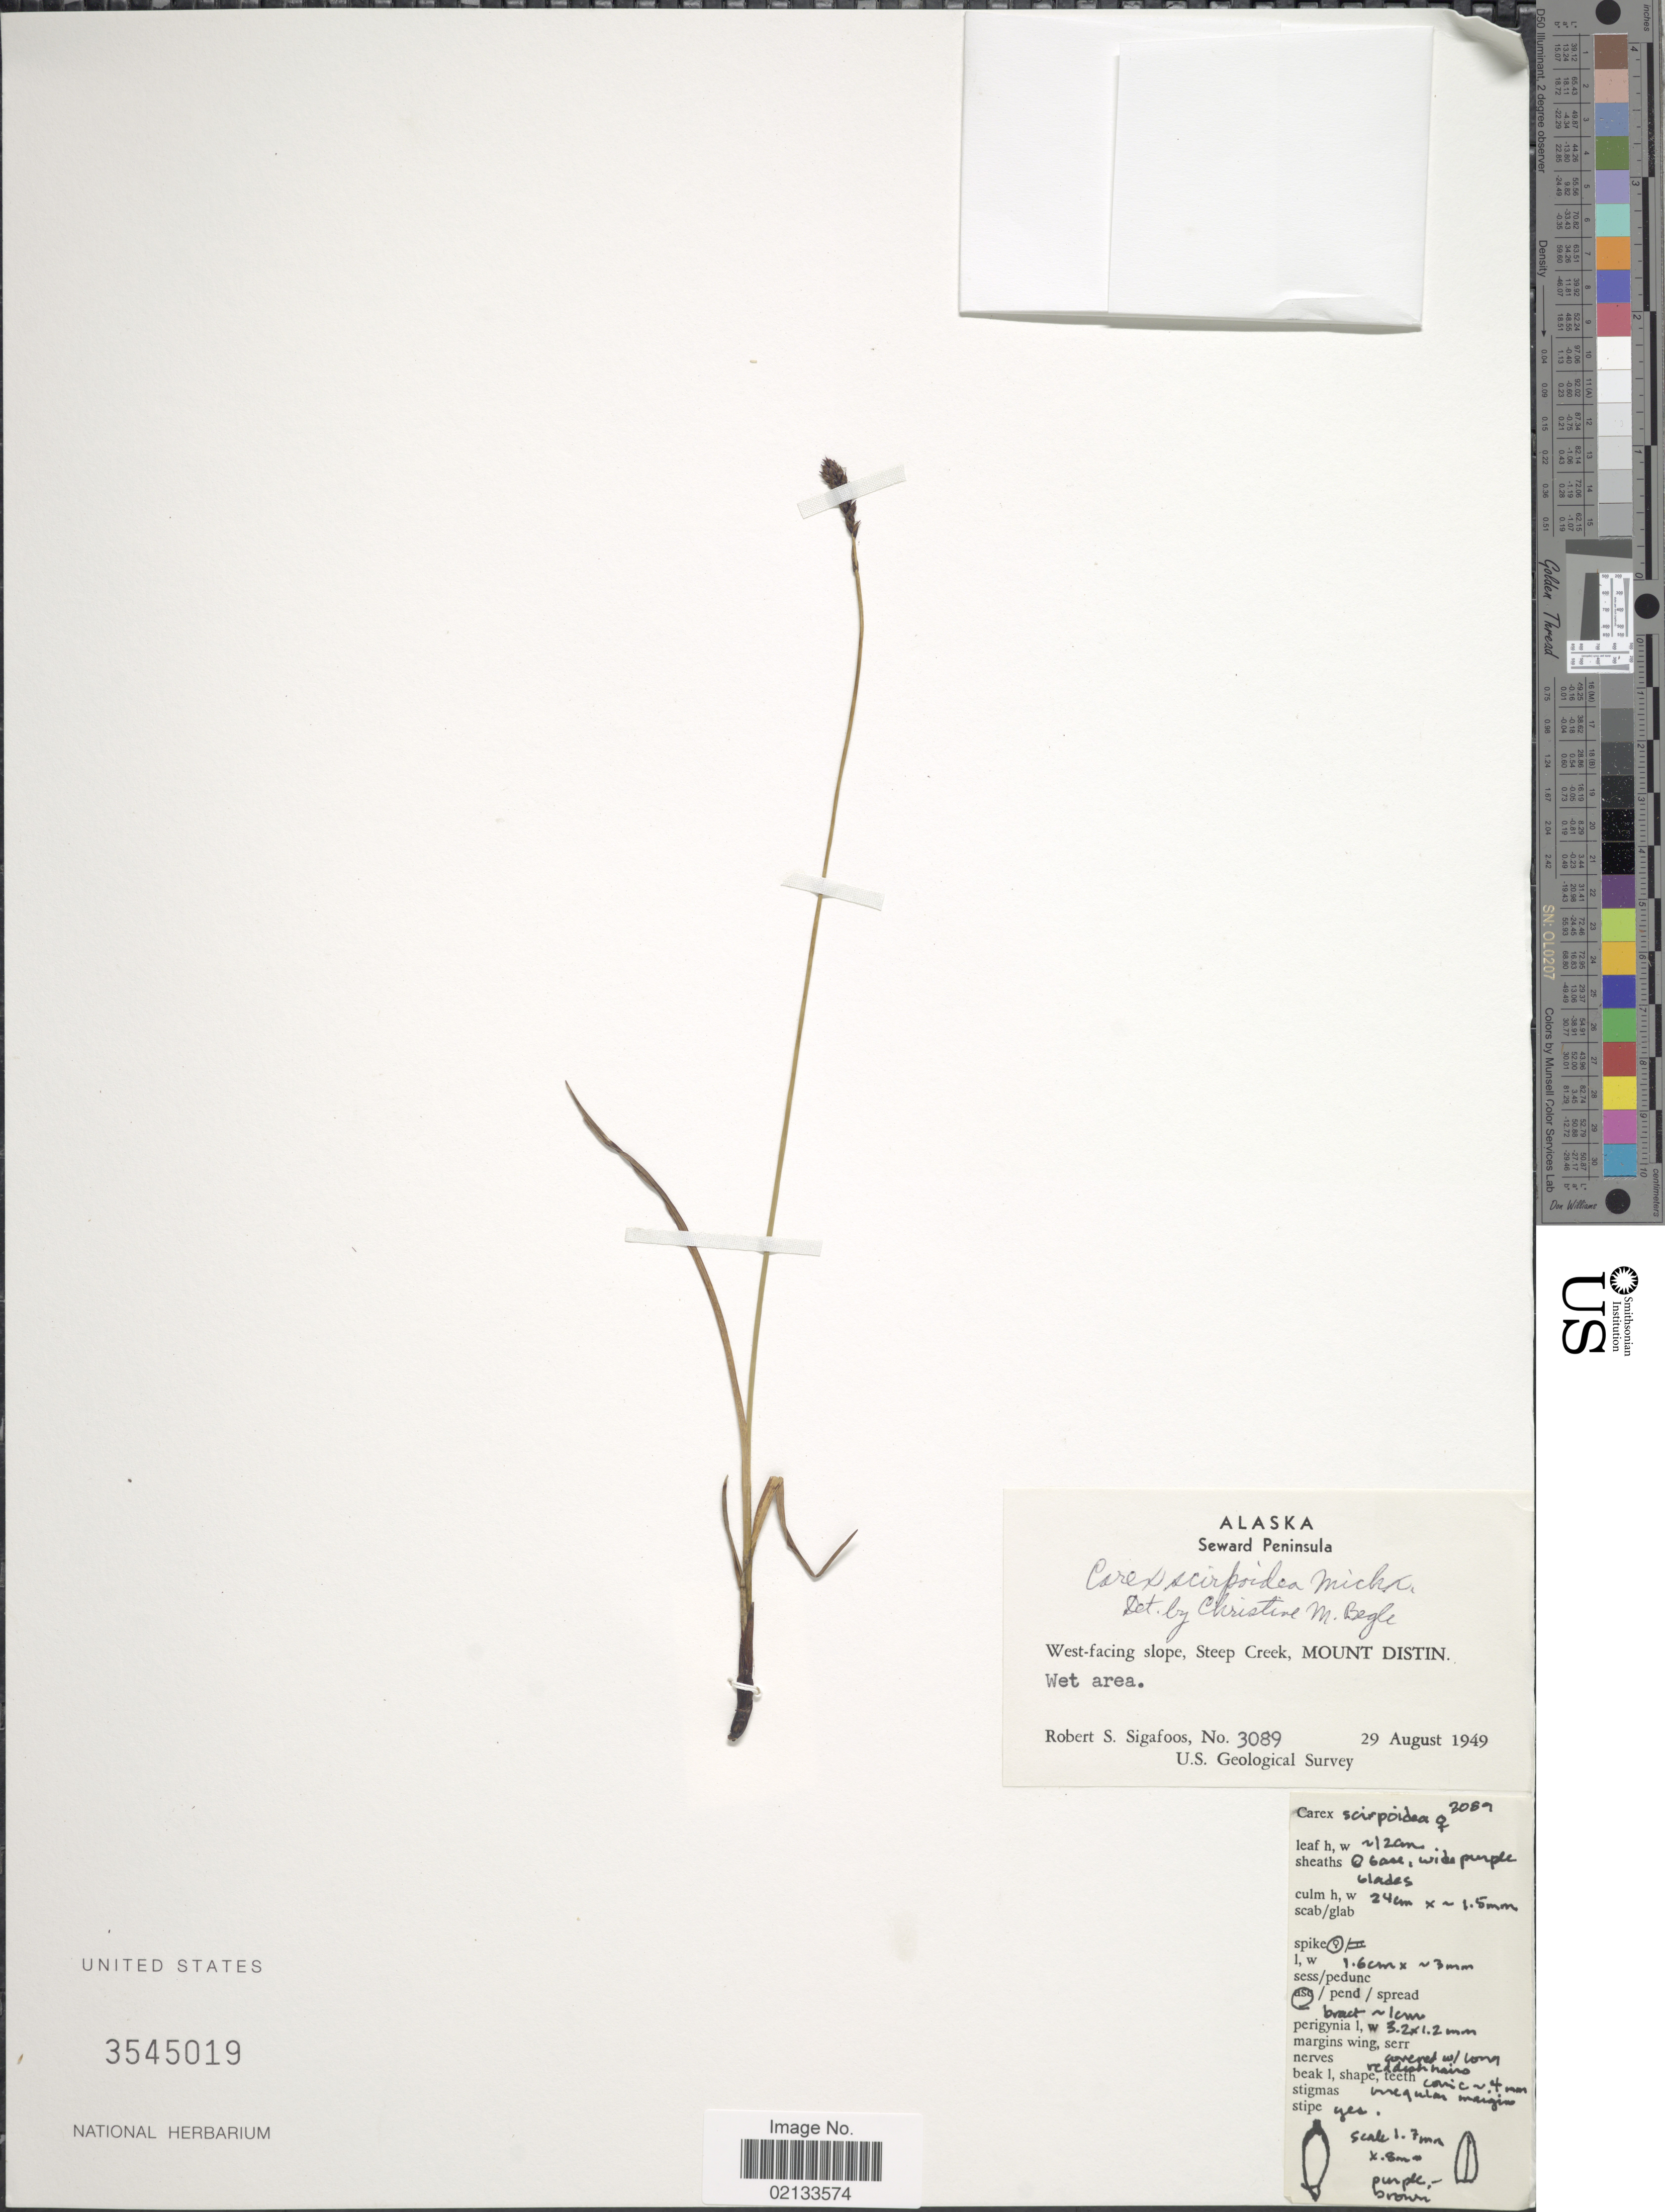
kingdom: Plantae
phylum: Tracheophyta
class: Liliopsida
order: Poales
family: Cyperaceae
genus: Carex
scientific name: Carex scirpoidea subsp. scirpoidea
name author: Michx.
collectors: R. Sigafoos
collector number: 3089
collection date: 1949-08-29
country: United States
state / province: Alaska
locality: Seward Peninsula, West-facing slope, Steep Creek, Mount Distin. wet area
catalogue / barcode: US 3545019